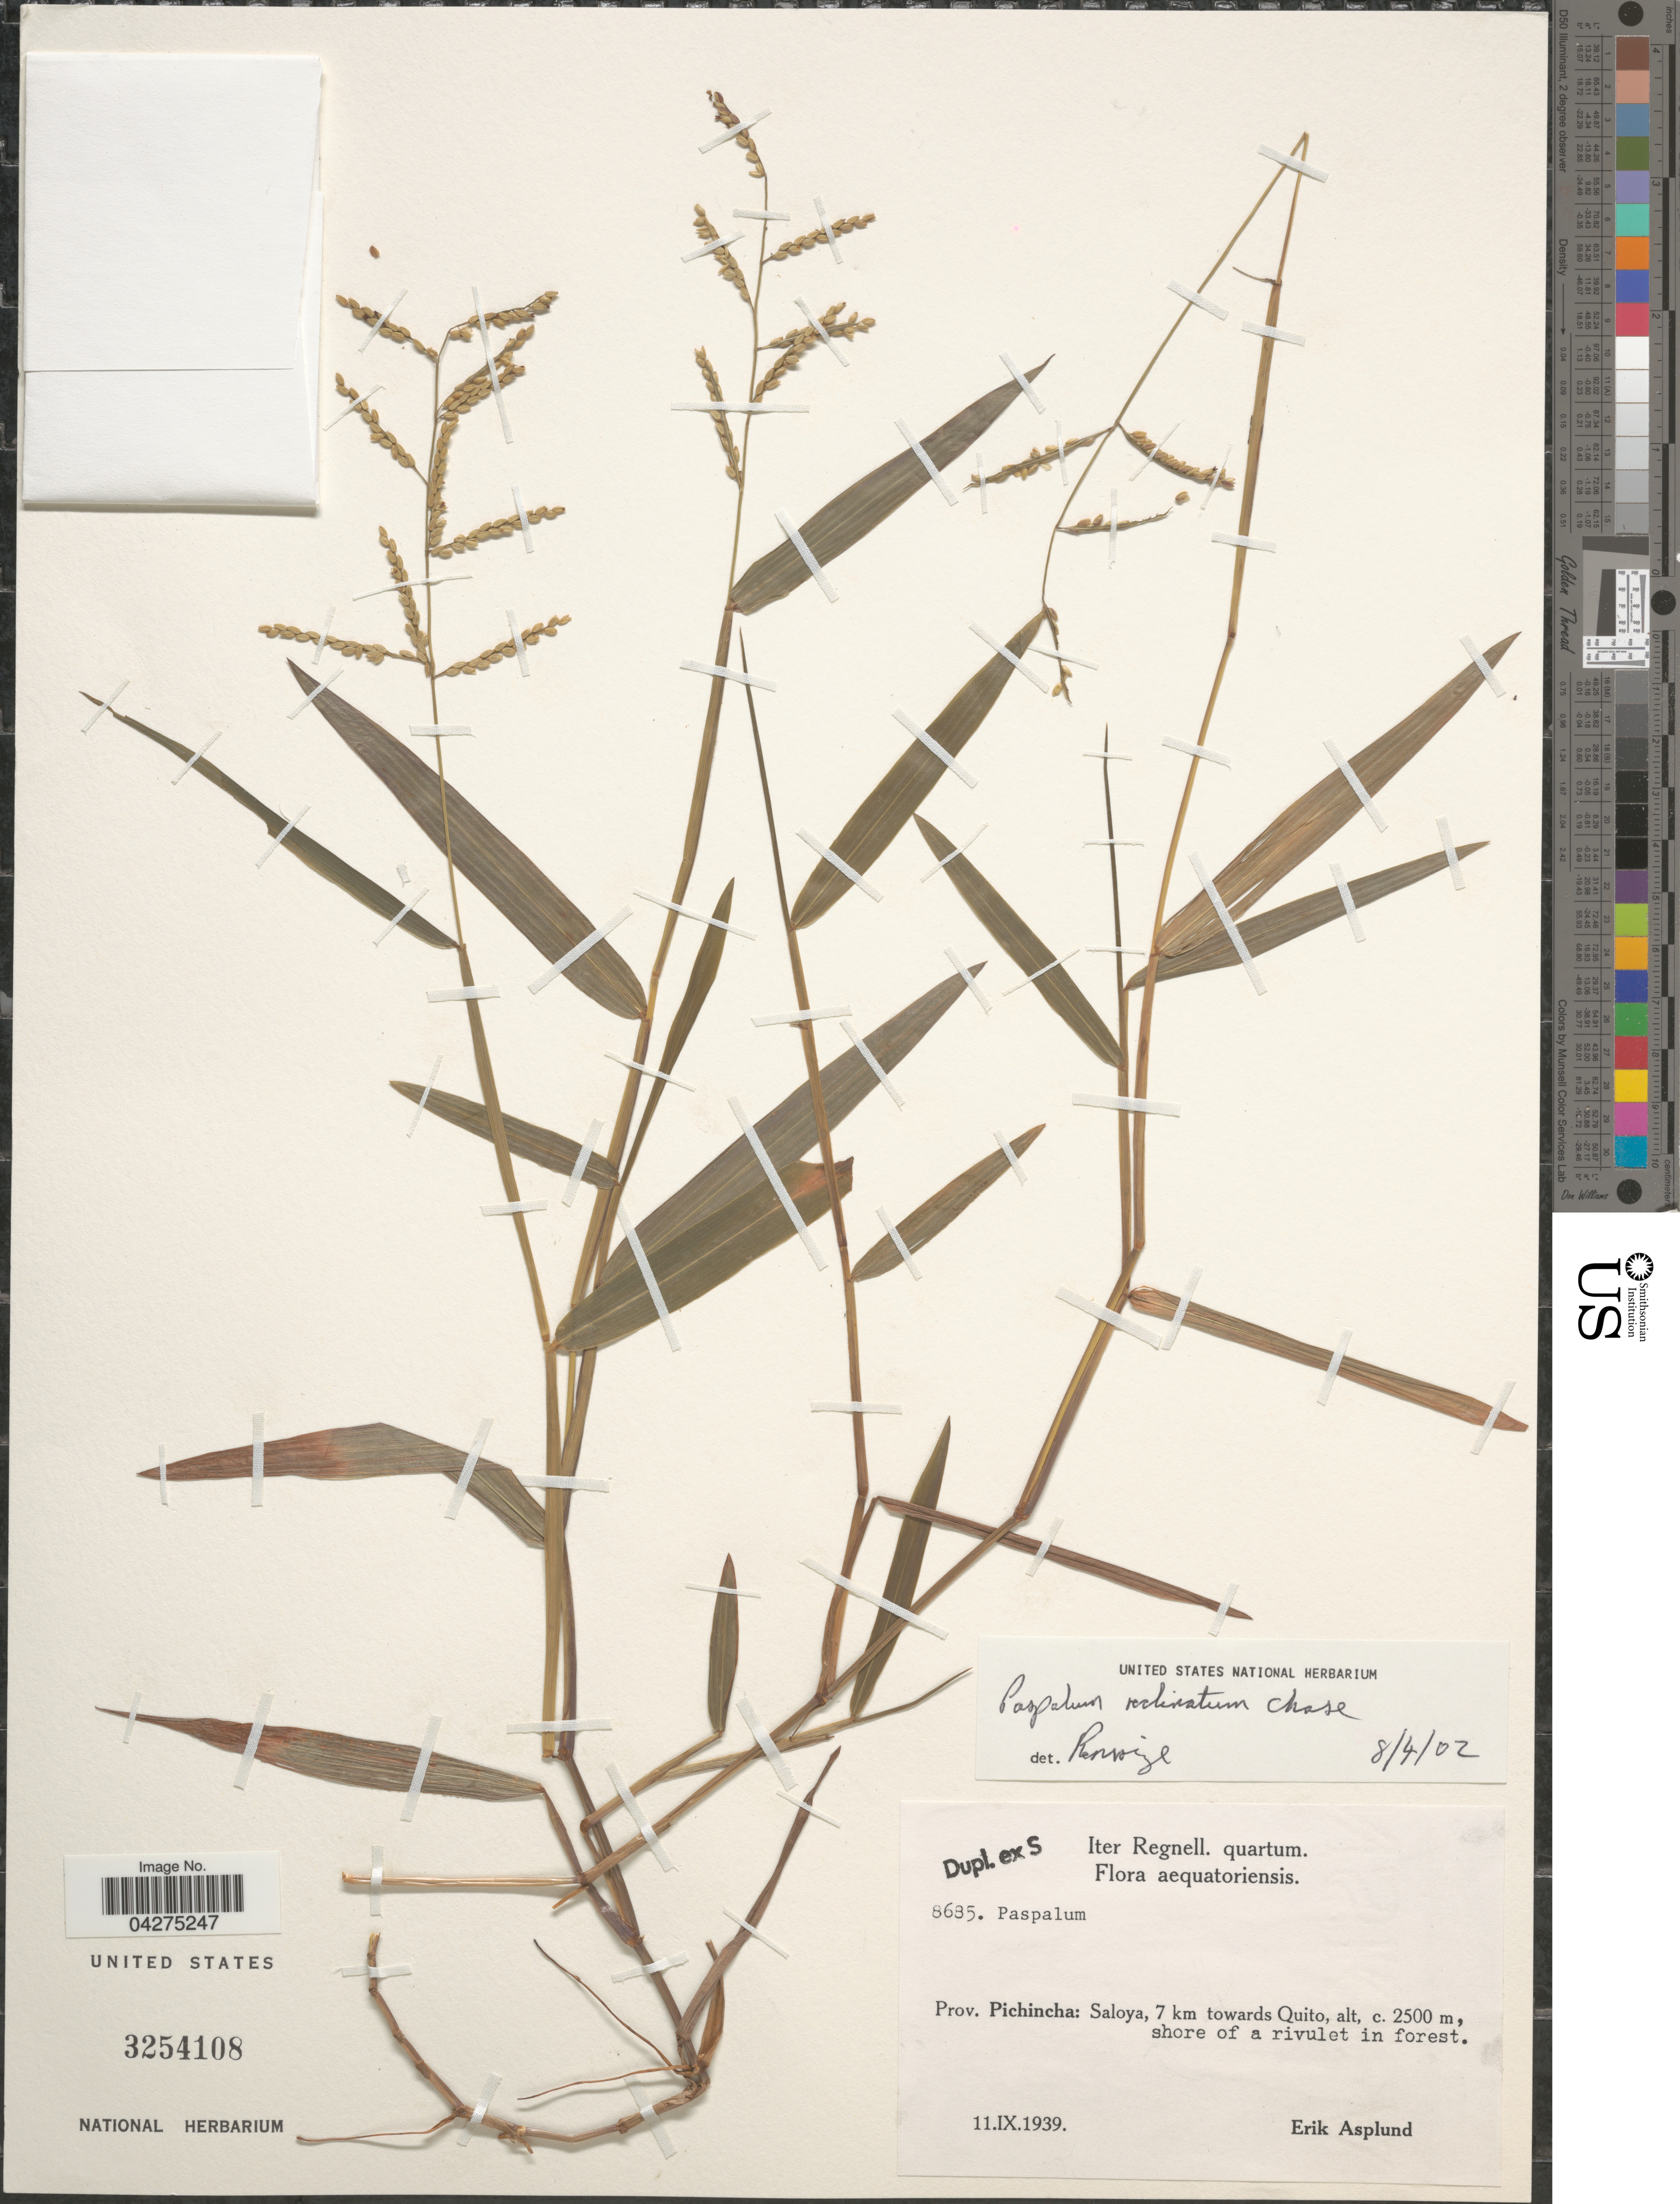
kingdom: Plantae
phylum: Tracheophyta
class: Liliopsida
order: Poales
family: Poaceae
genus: Paspalum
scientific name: Paspalum reclinatum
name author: Chase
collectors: E. Asplund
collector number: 8685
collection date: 1939-09-11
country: Ecuador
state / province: Pichincha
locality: Iter Regnell. quartum. Aequatoriensis. Saloya, 7 km towards Quito, shore of a rivulet in forest.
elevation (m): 2500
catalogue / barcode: US 3254108